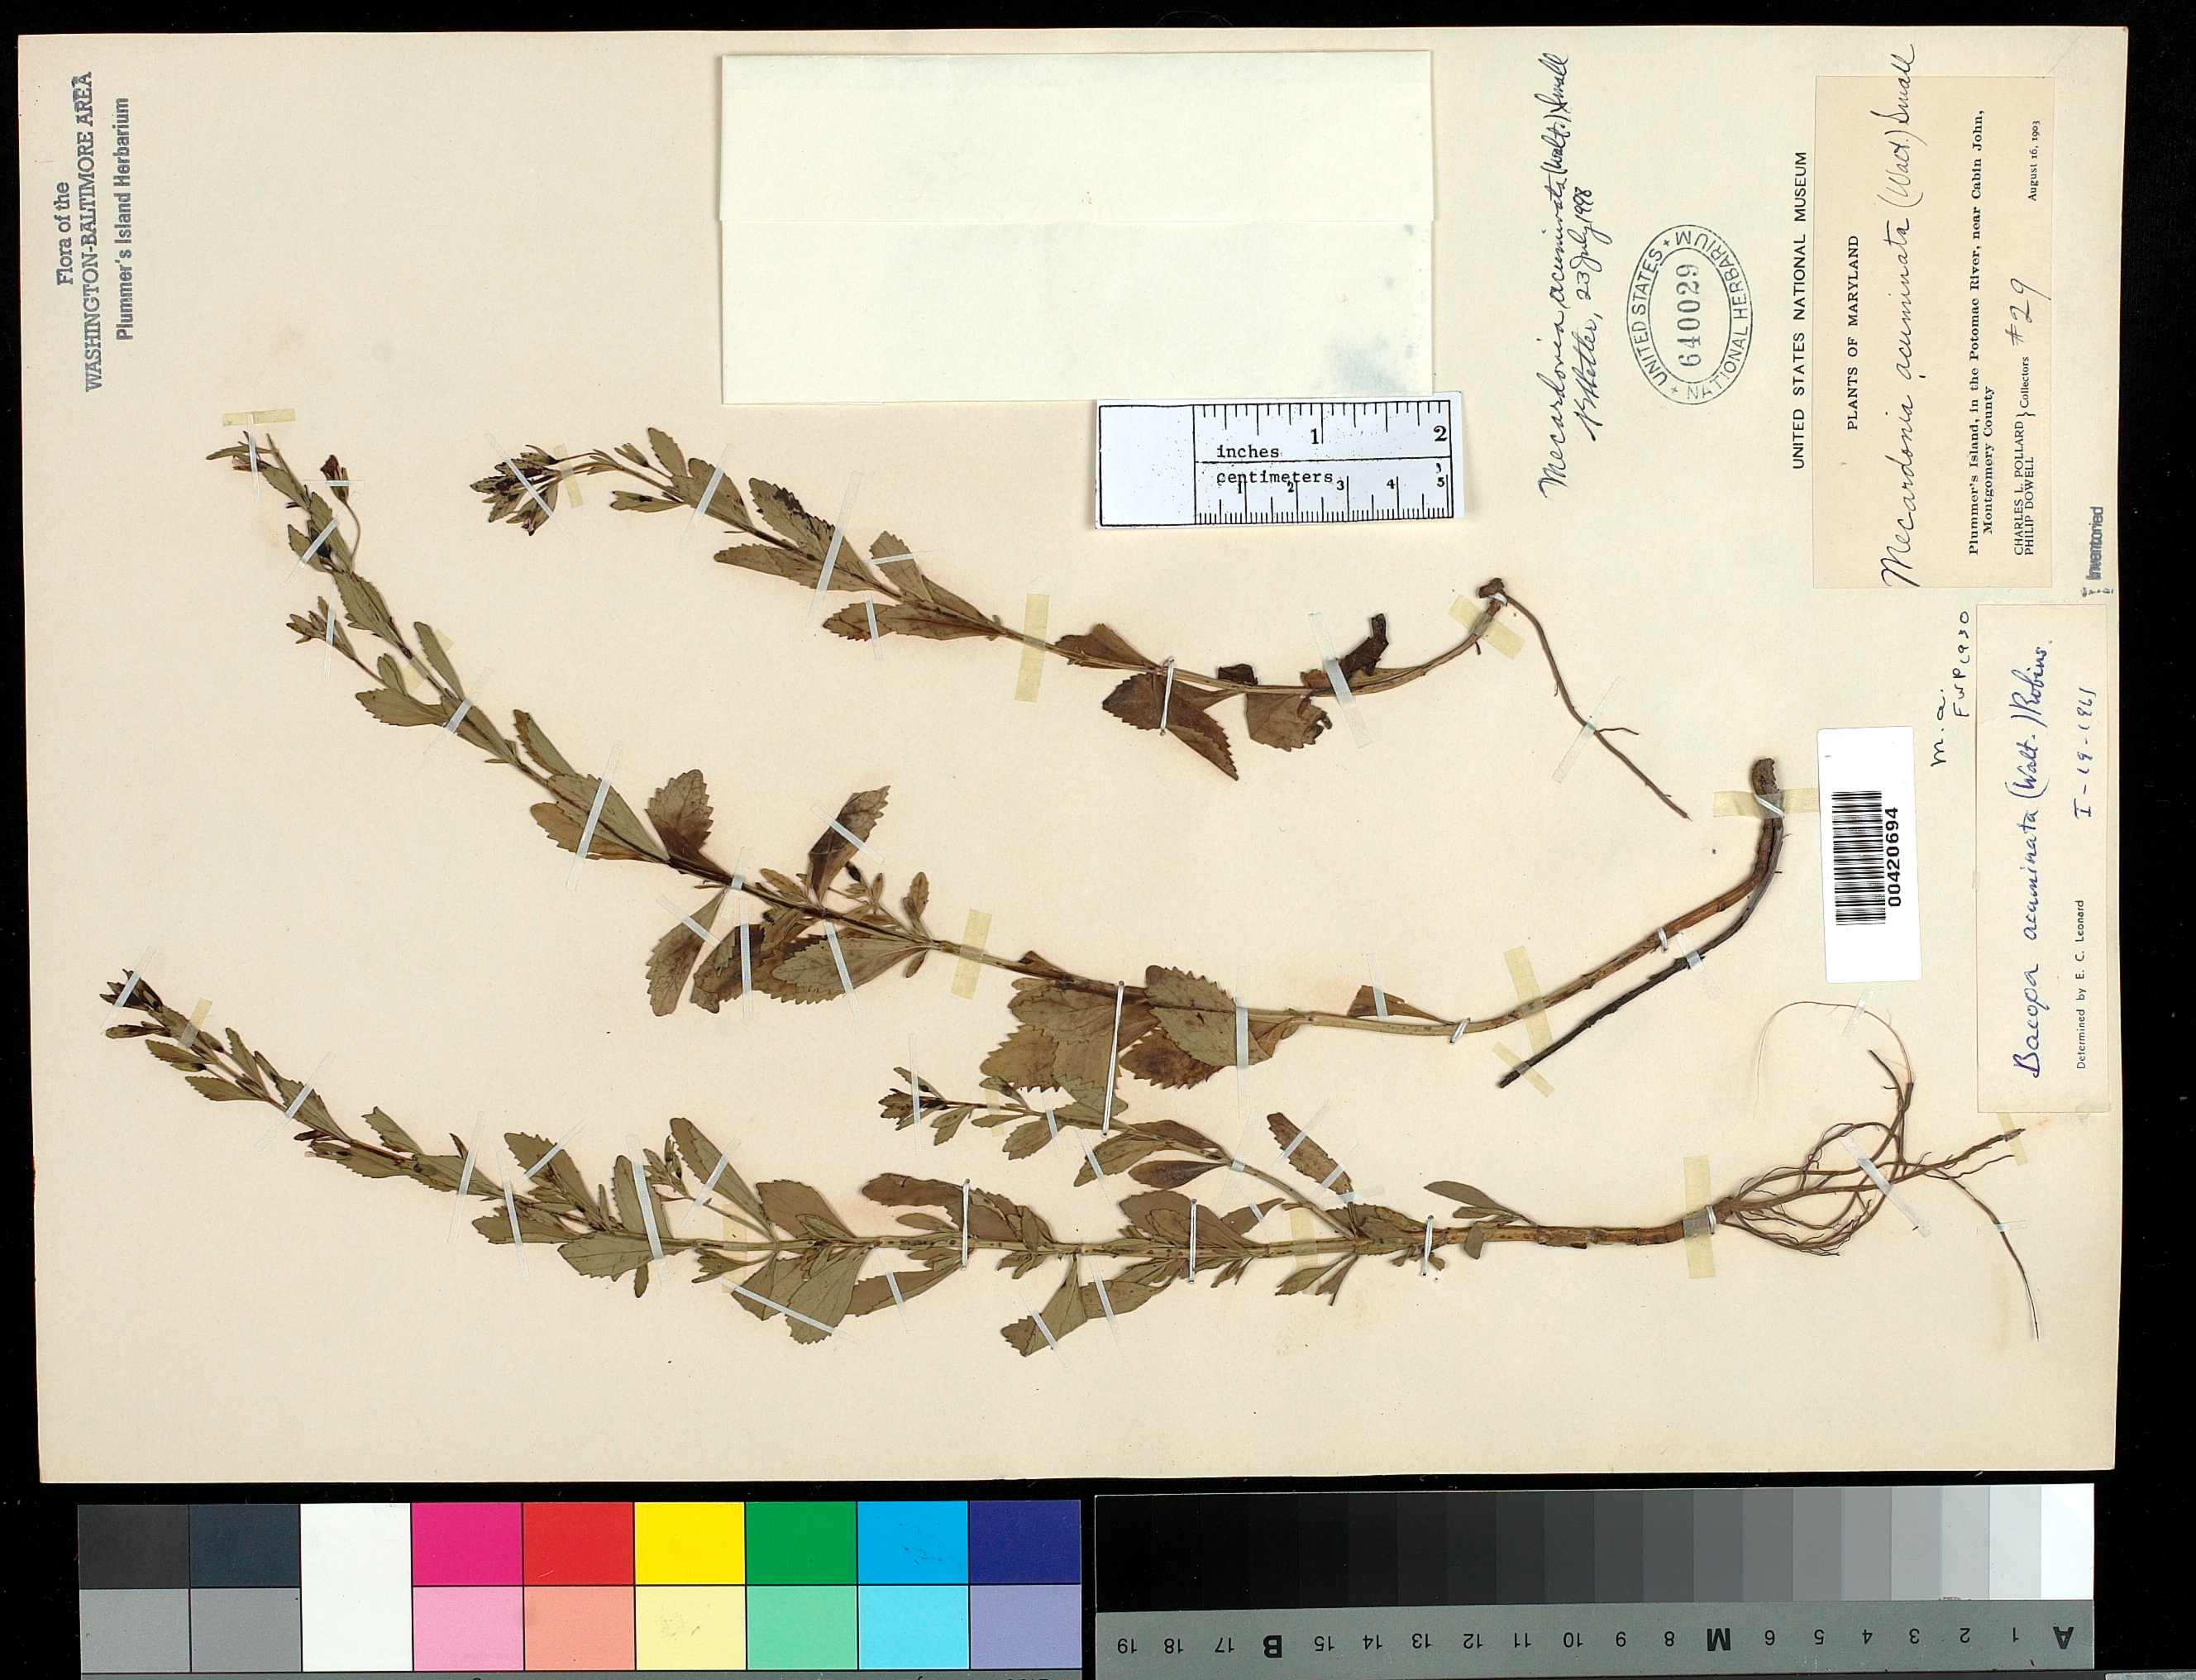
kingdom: Plantae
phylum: Tracheophyta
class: Magnoliopsida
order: Lamiales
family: Plantaginaceae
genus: Mecardonia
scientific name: Mecardonia acuminata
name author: (Walter) Small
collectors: C. L. Pollard & P. Dowell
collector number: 29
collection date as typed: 16 Aug 1903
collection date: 1903-08-16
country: United States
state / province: Maryland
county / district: Montgomery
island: Plummers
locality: Plummer's Island C. & O. Canal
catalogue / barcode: US 640029